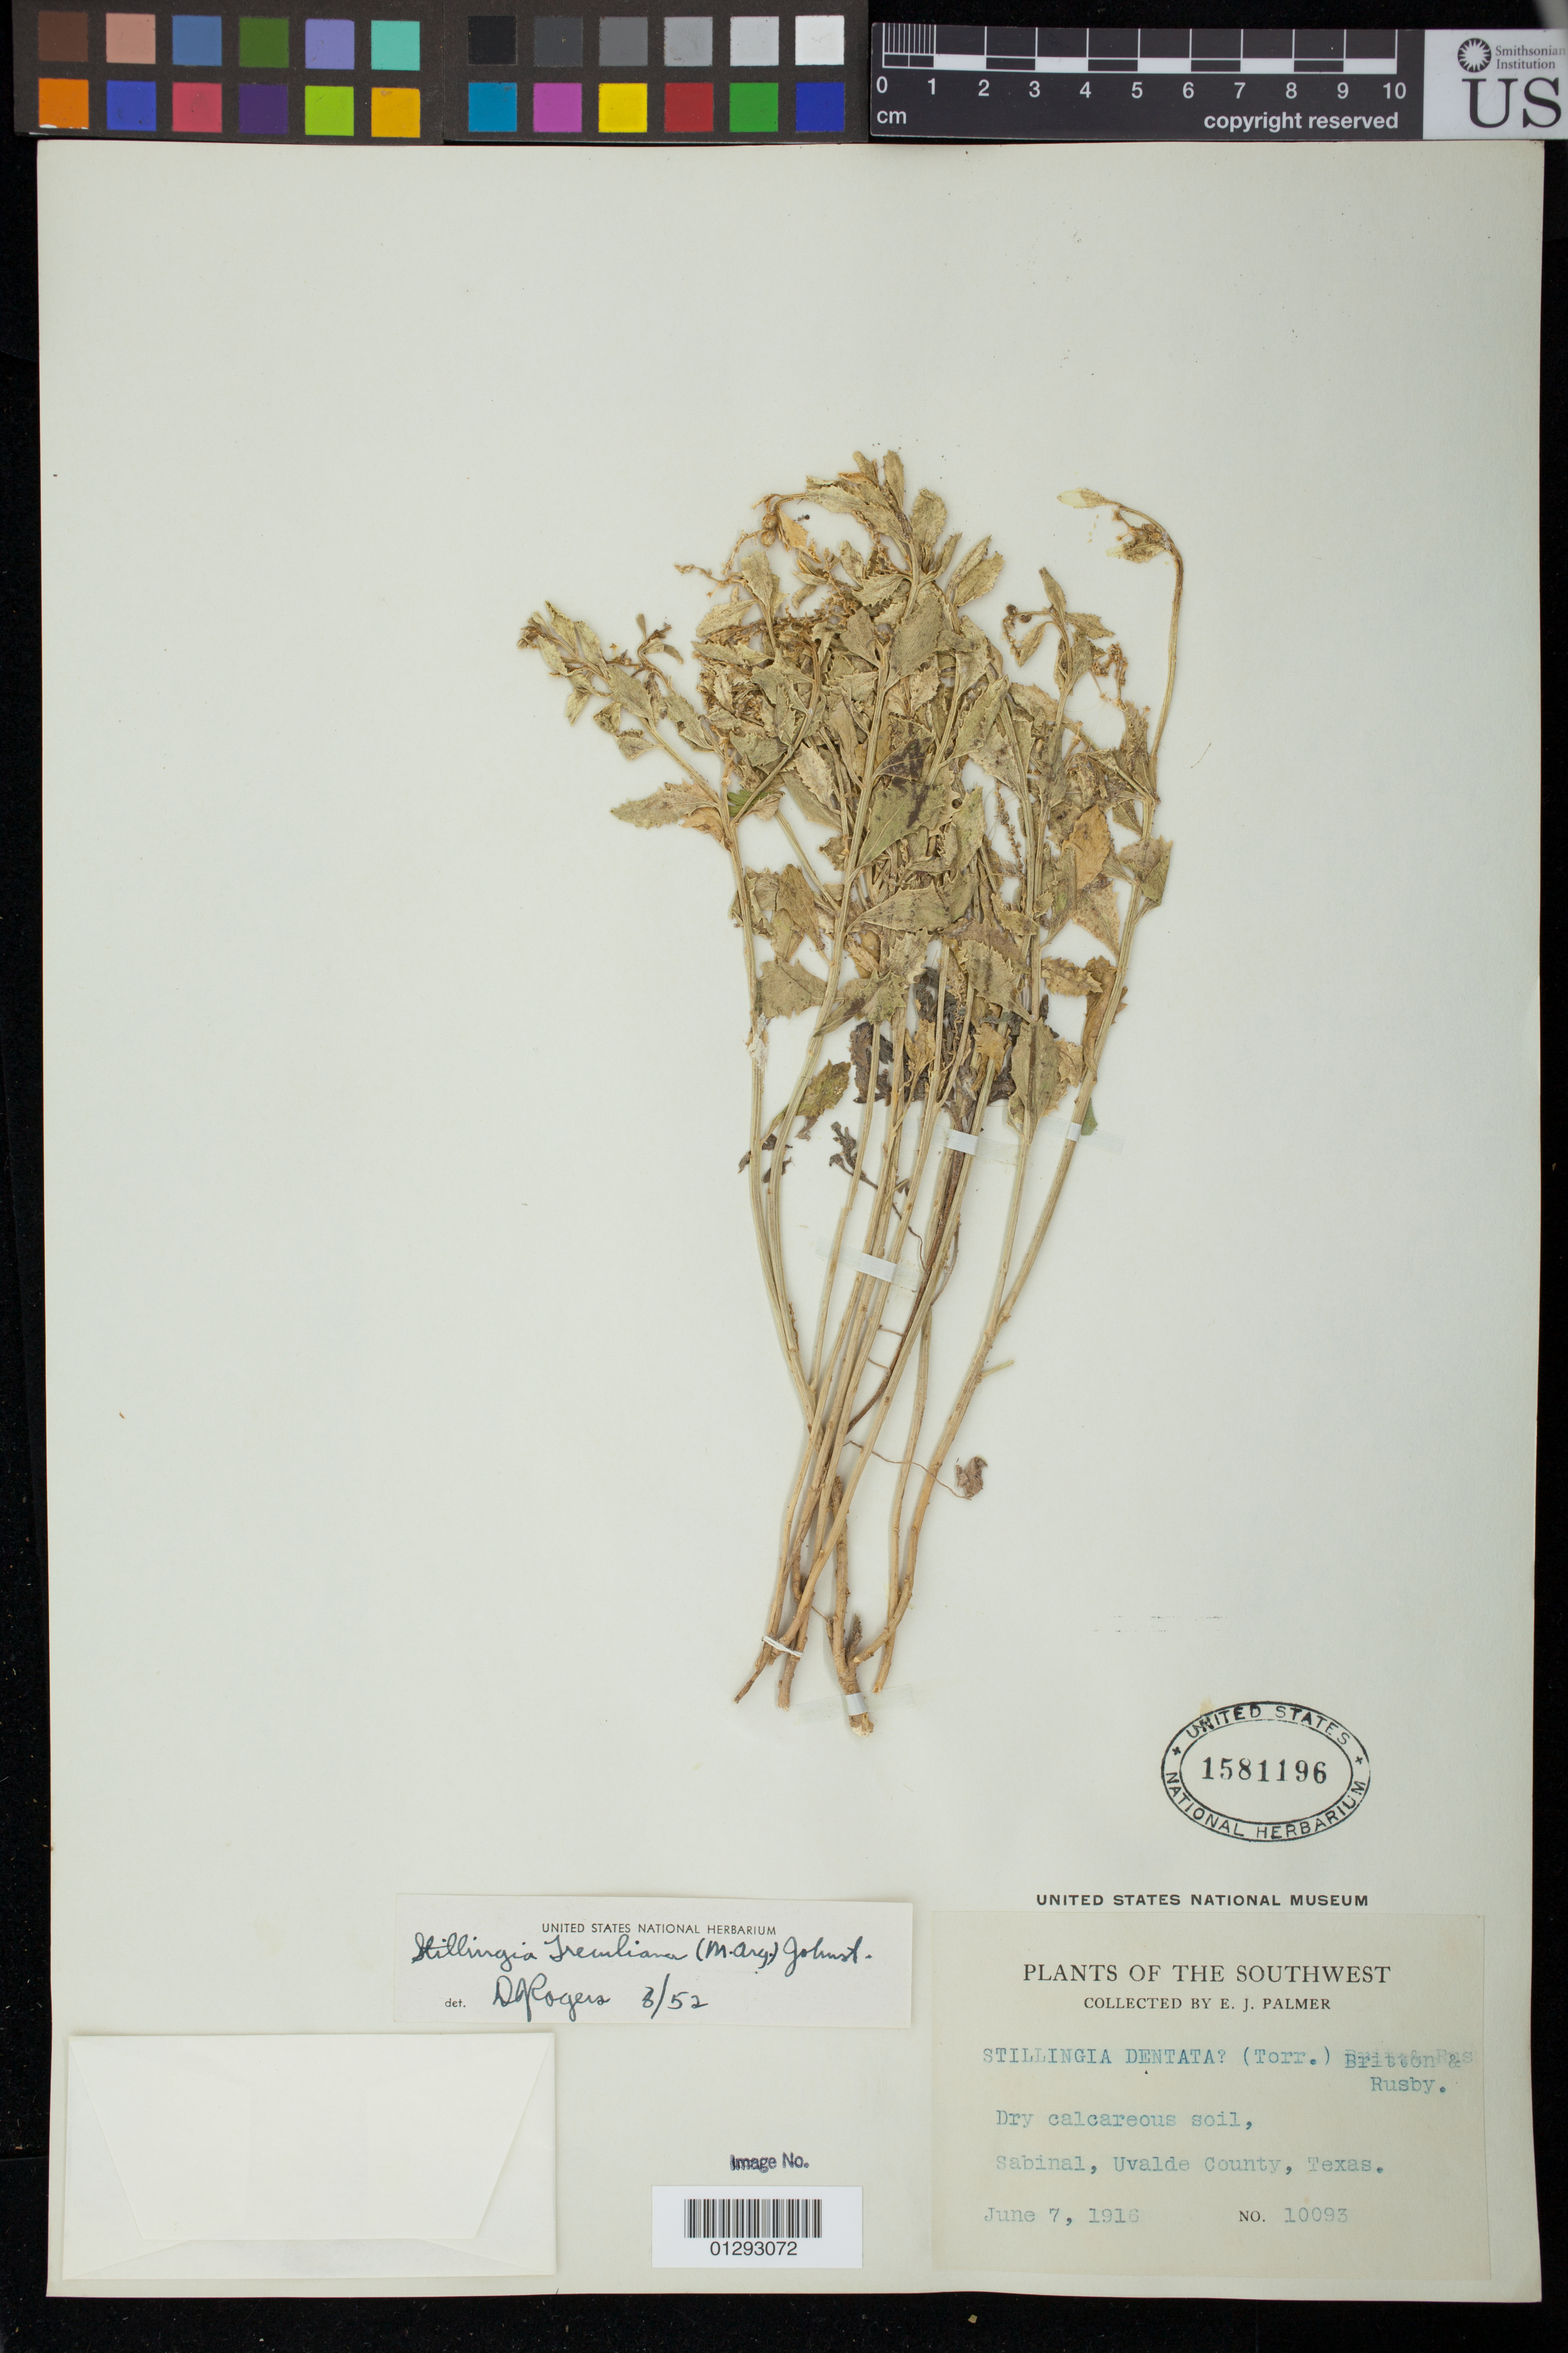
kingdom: Plantae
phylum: Tracheophyta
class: Magnoliopsida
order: Malpighiales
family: Euphorbiaceae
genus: Stillingia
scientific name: Stillingia treculiana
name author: (Müll. Arg.) I.M. Johnst.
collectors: E. J. Palmer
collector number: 10093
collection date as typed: June 7, 1916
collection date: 1916-06-07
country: United States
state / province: Texas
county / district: Uvalde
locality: Sabinal.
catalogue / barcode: US 1581196